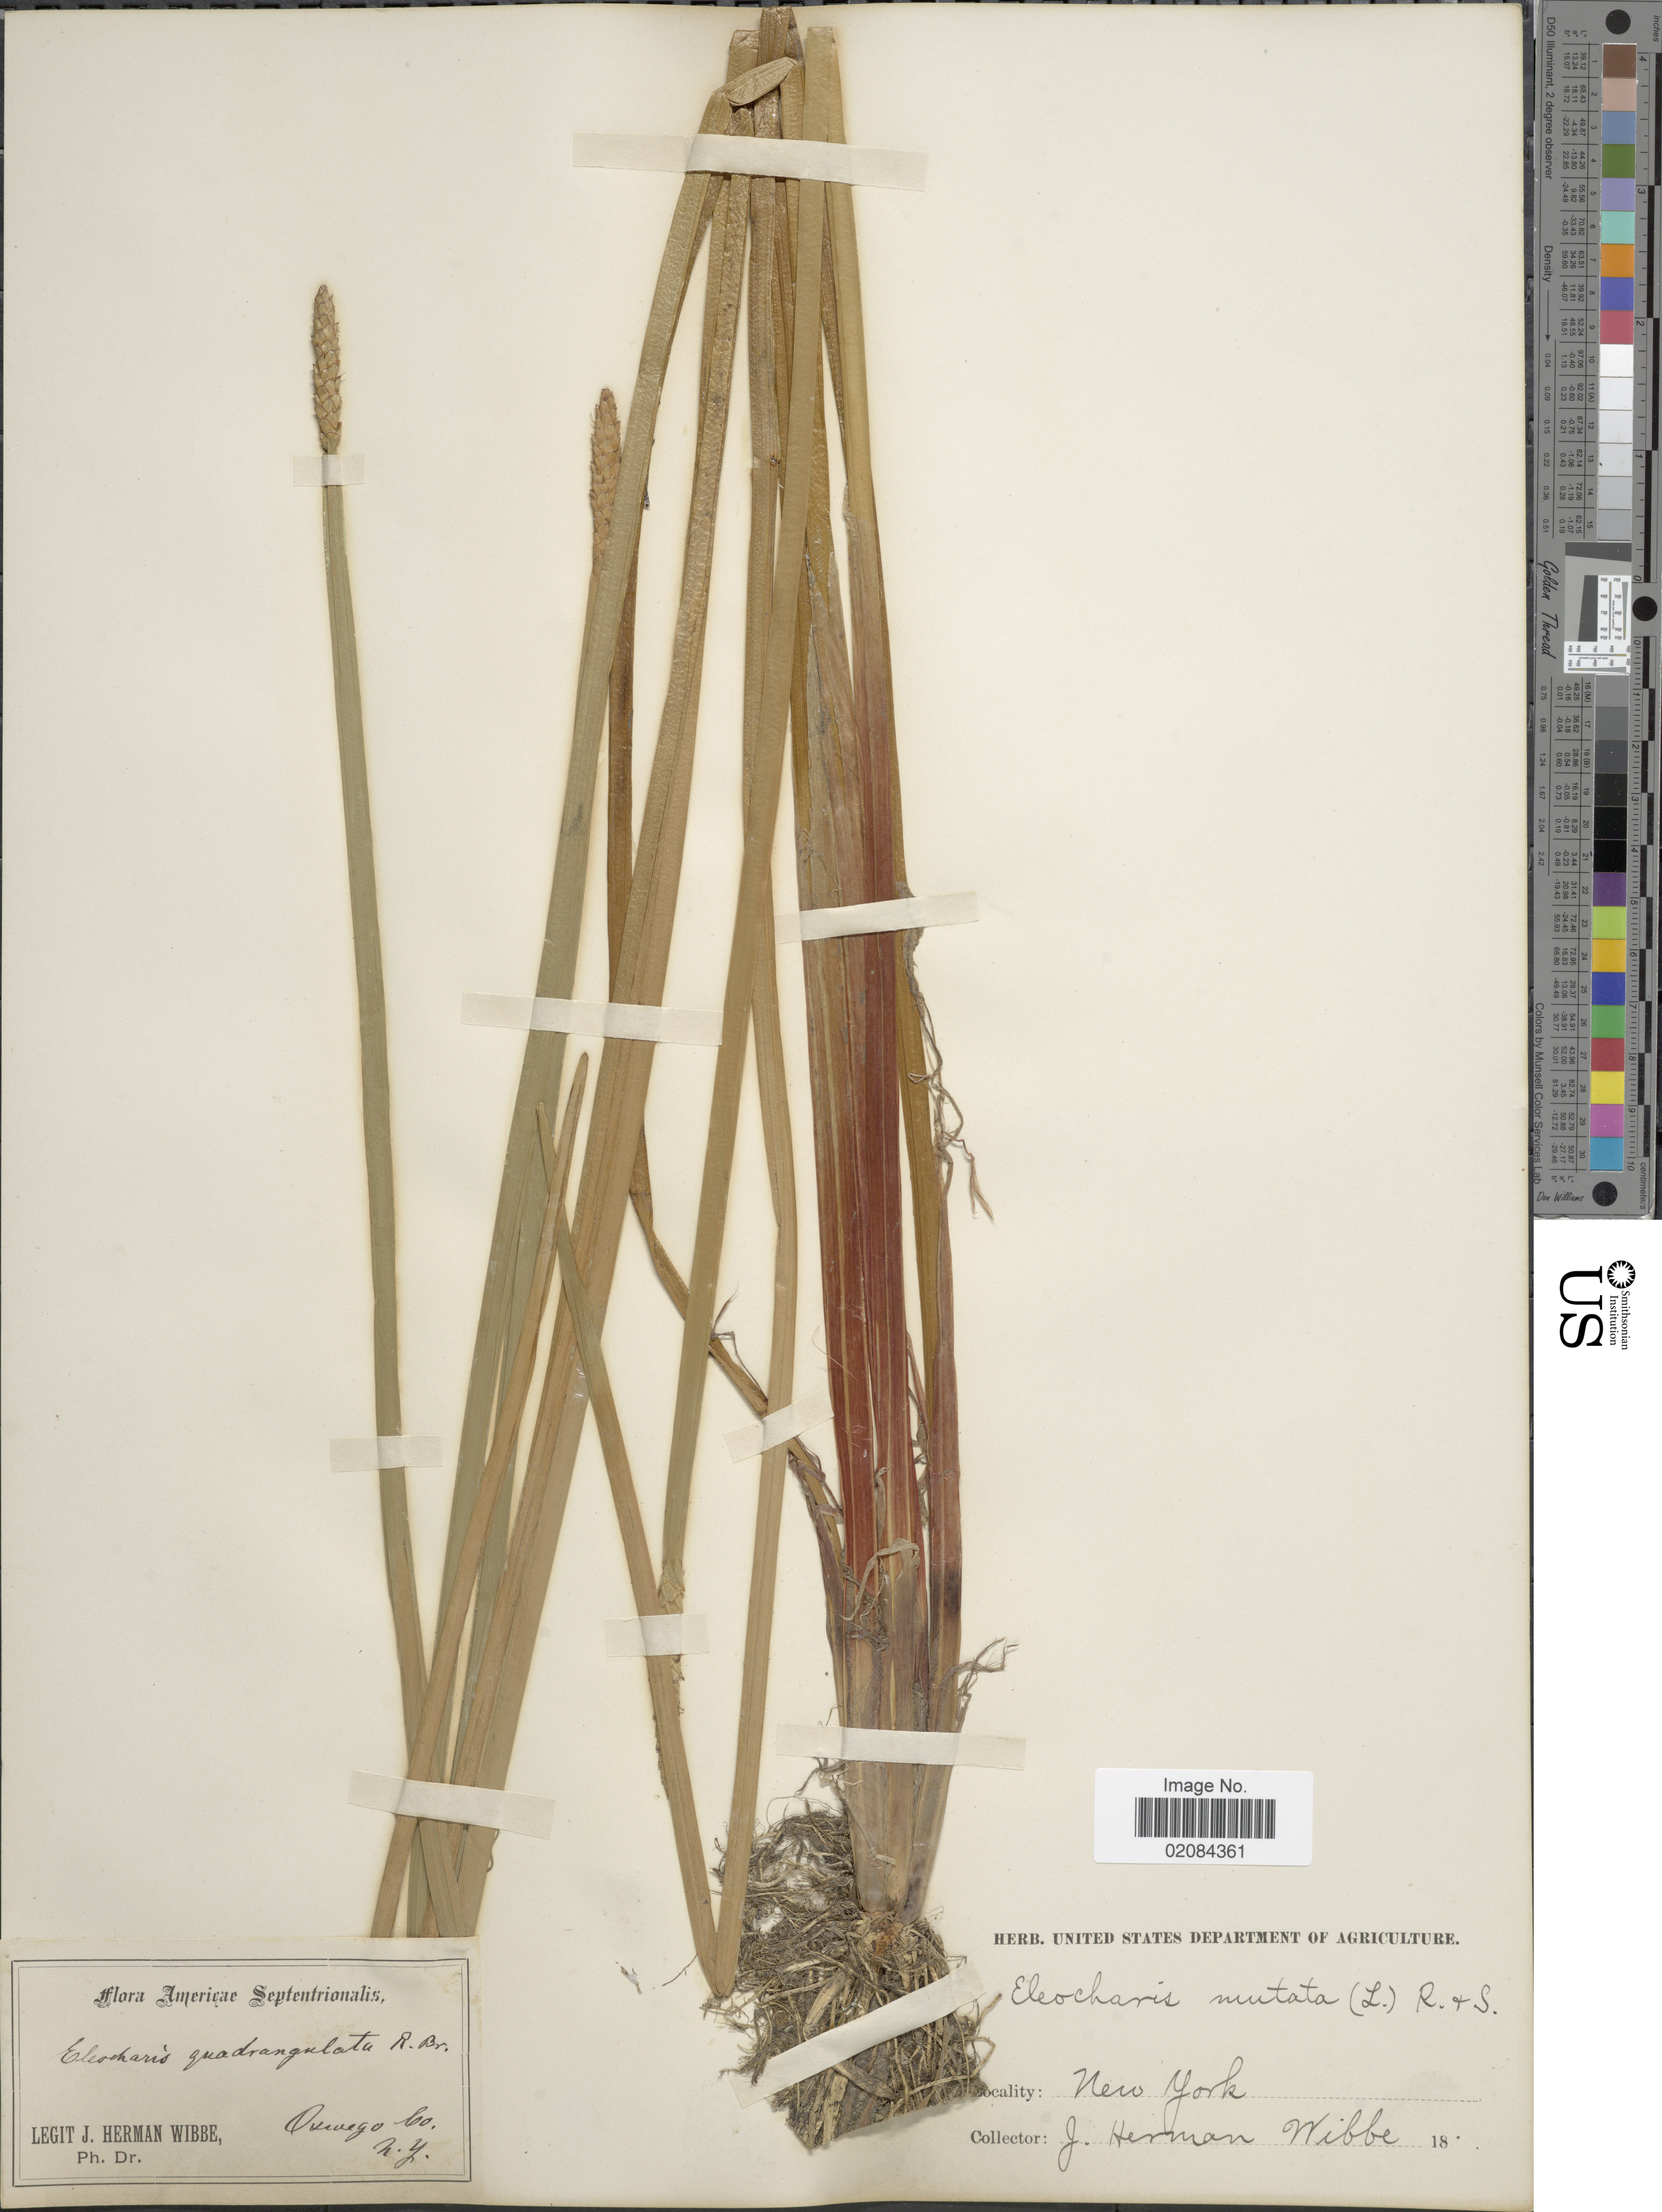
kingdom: Plantae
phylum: Tracheophyta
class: Liliopsida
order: Poales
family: Cyperaceae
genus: Eleocharis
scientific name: Eleocharis quadrangulata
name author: (Michx.) Roem. & Schult.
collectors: J. Wibbe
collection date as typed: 18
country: United States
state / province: New York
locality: New York. Oswego Co.